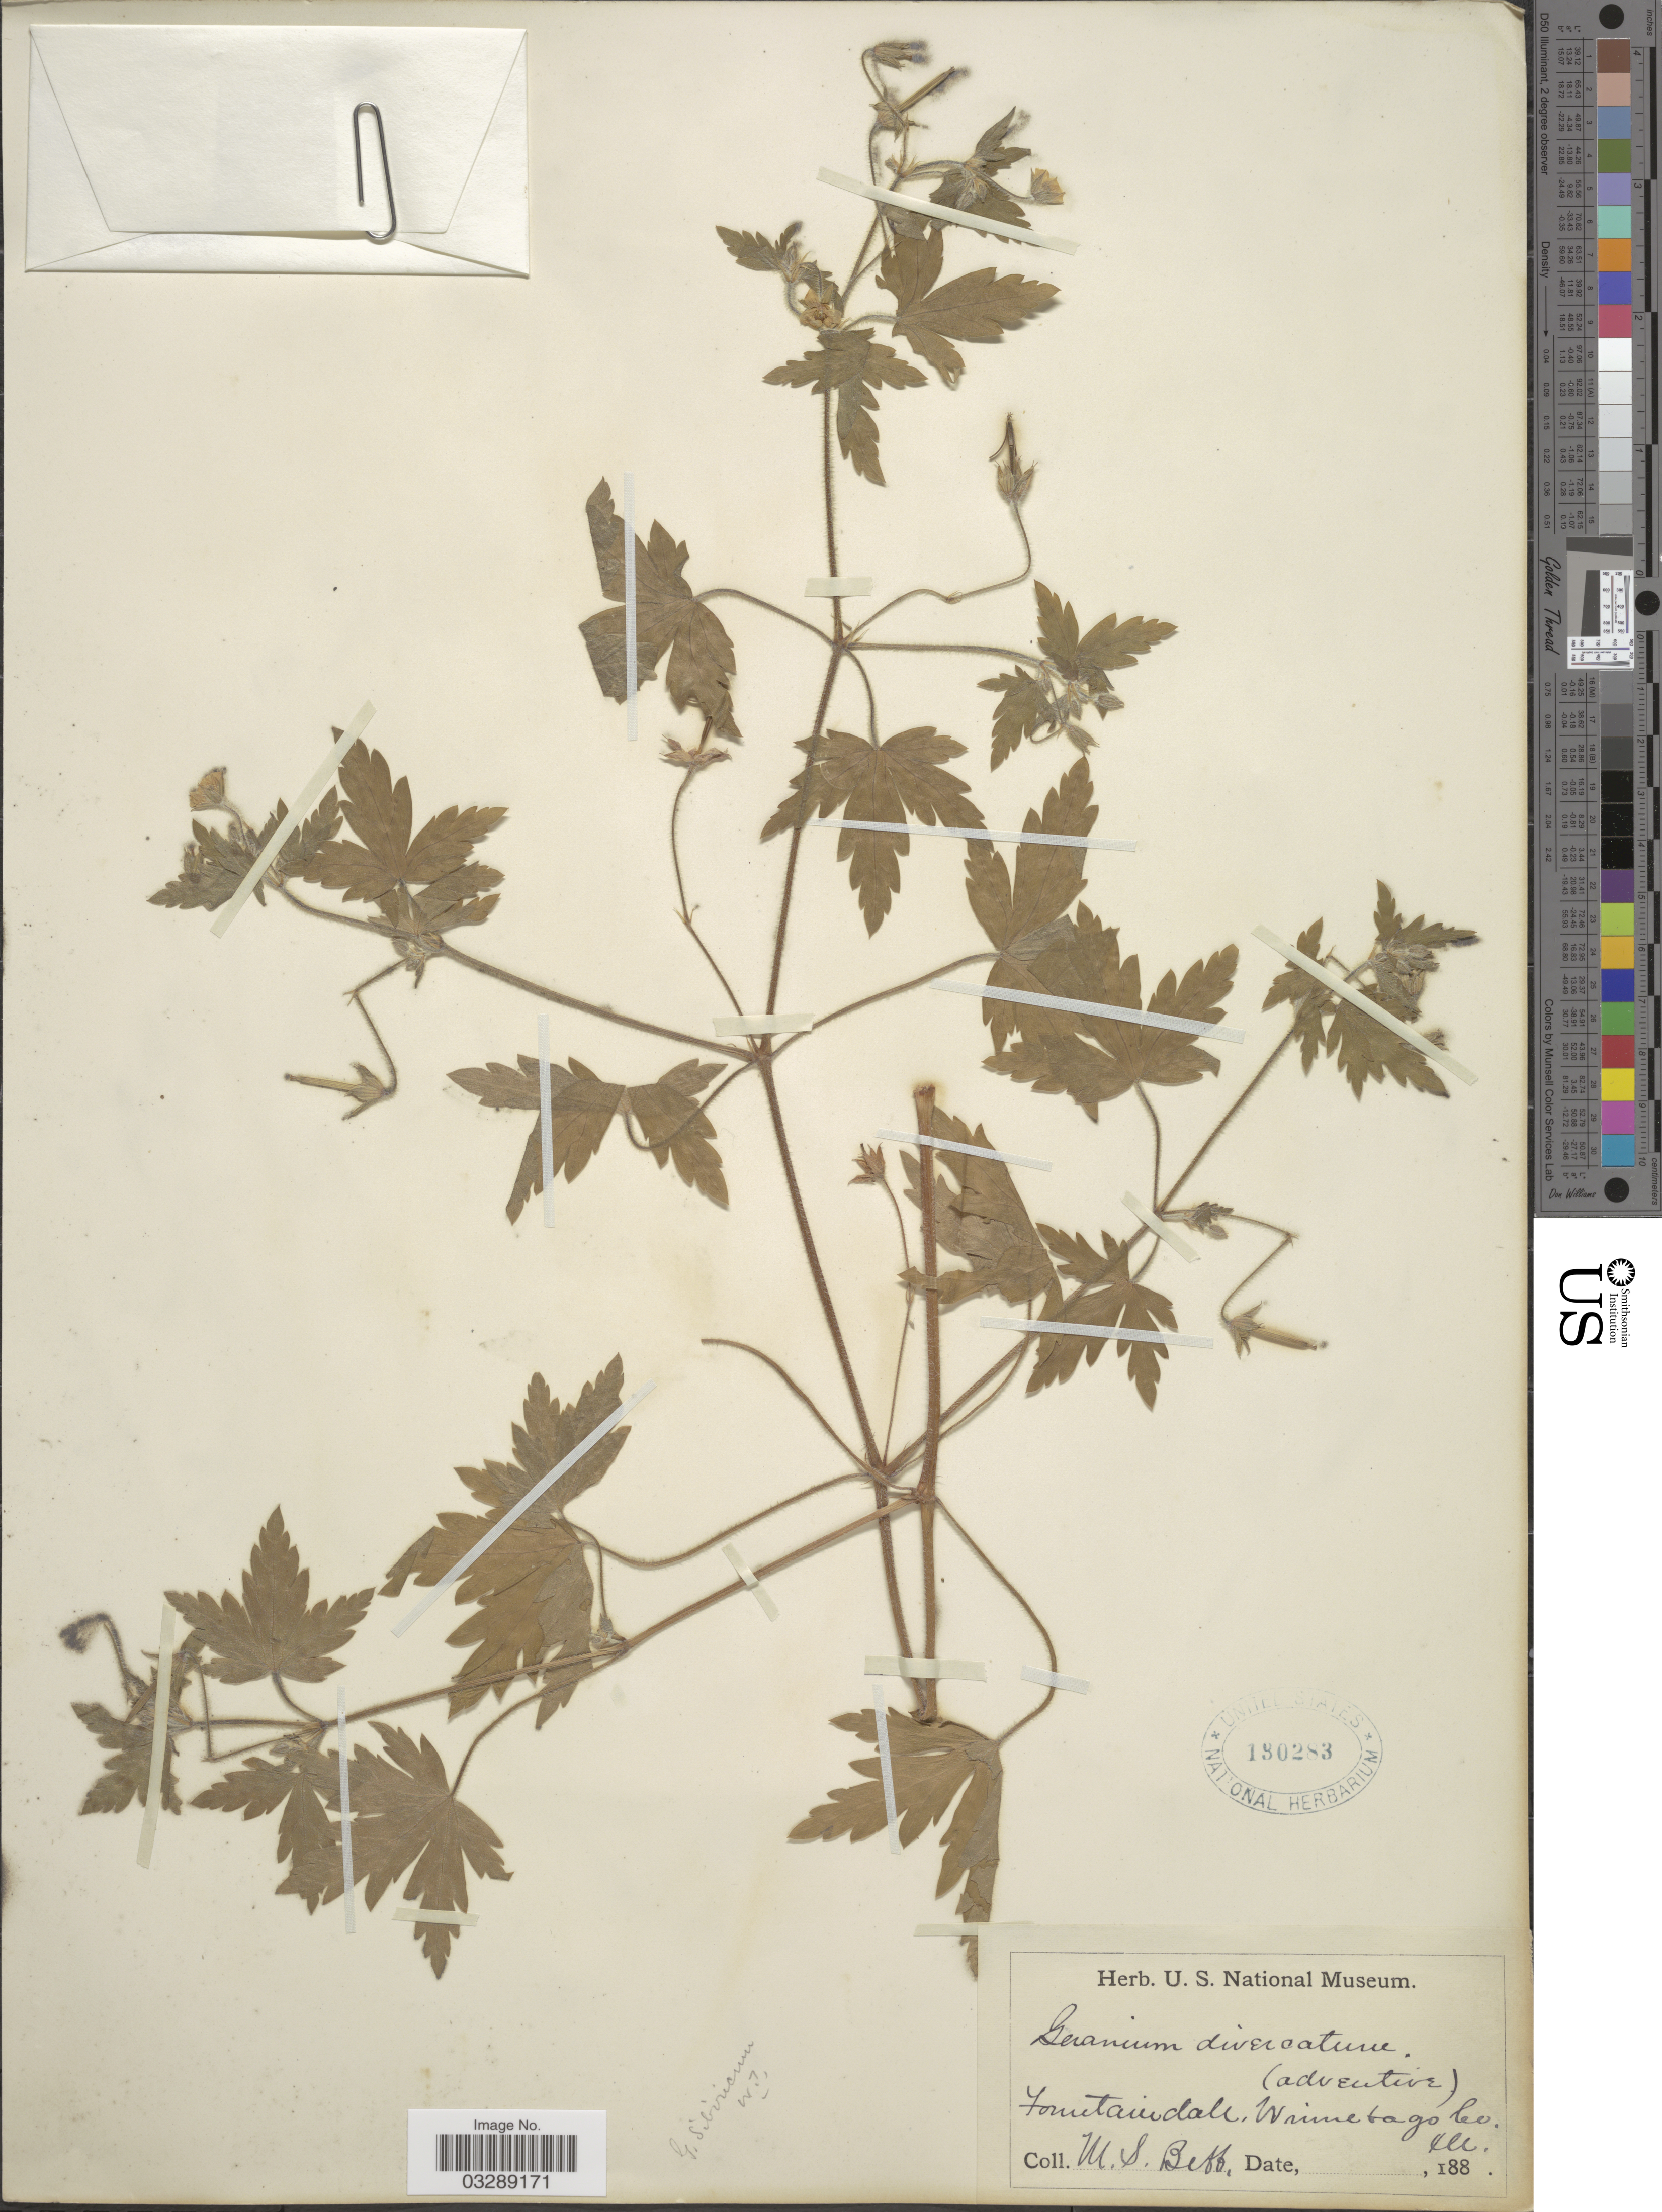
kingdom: Plantae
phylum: Tracheophyta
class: Magnoliopsida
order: Geraniales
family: Geraniaceae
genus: Geranium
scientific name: Geranium sibiricum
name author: L.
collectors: M. Bebb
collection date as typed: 188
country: United States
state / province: Illinois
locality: Fountaindale, Winnebago Co. Ill.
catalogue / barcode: US 130283